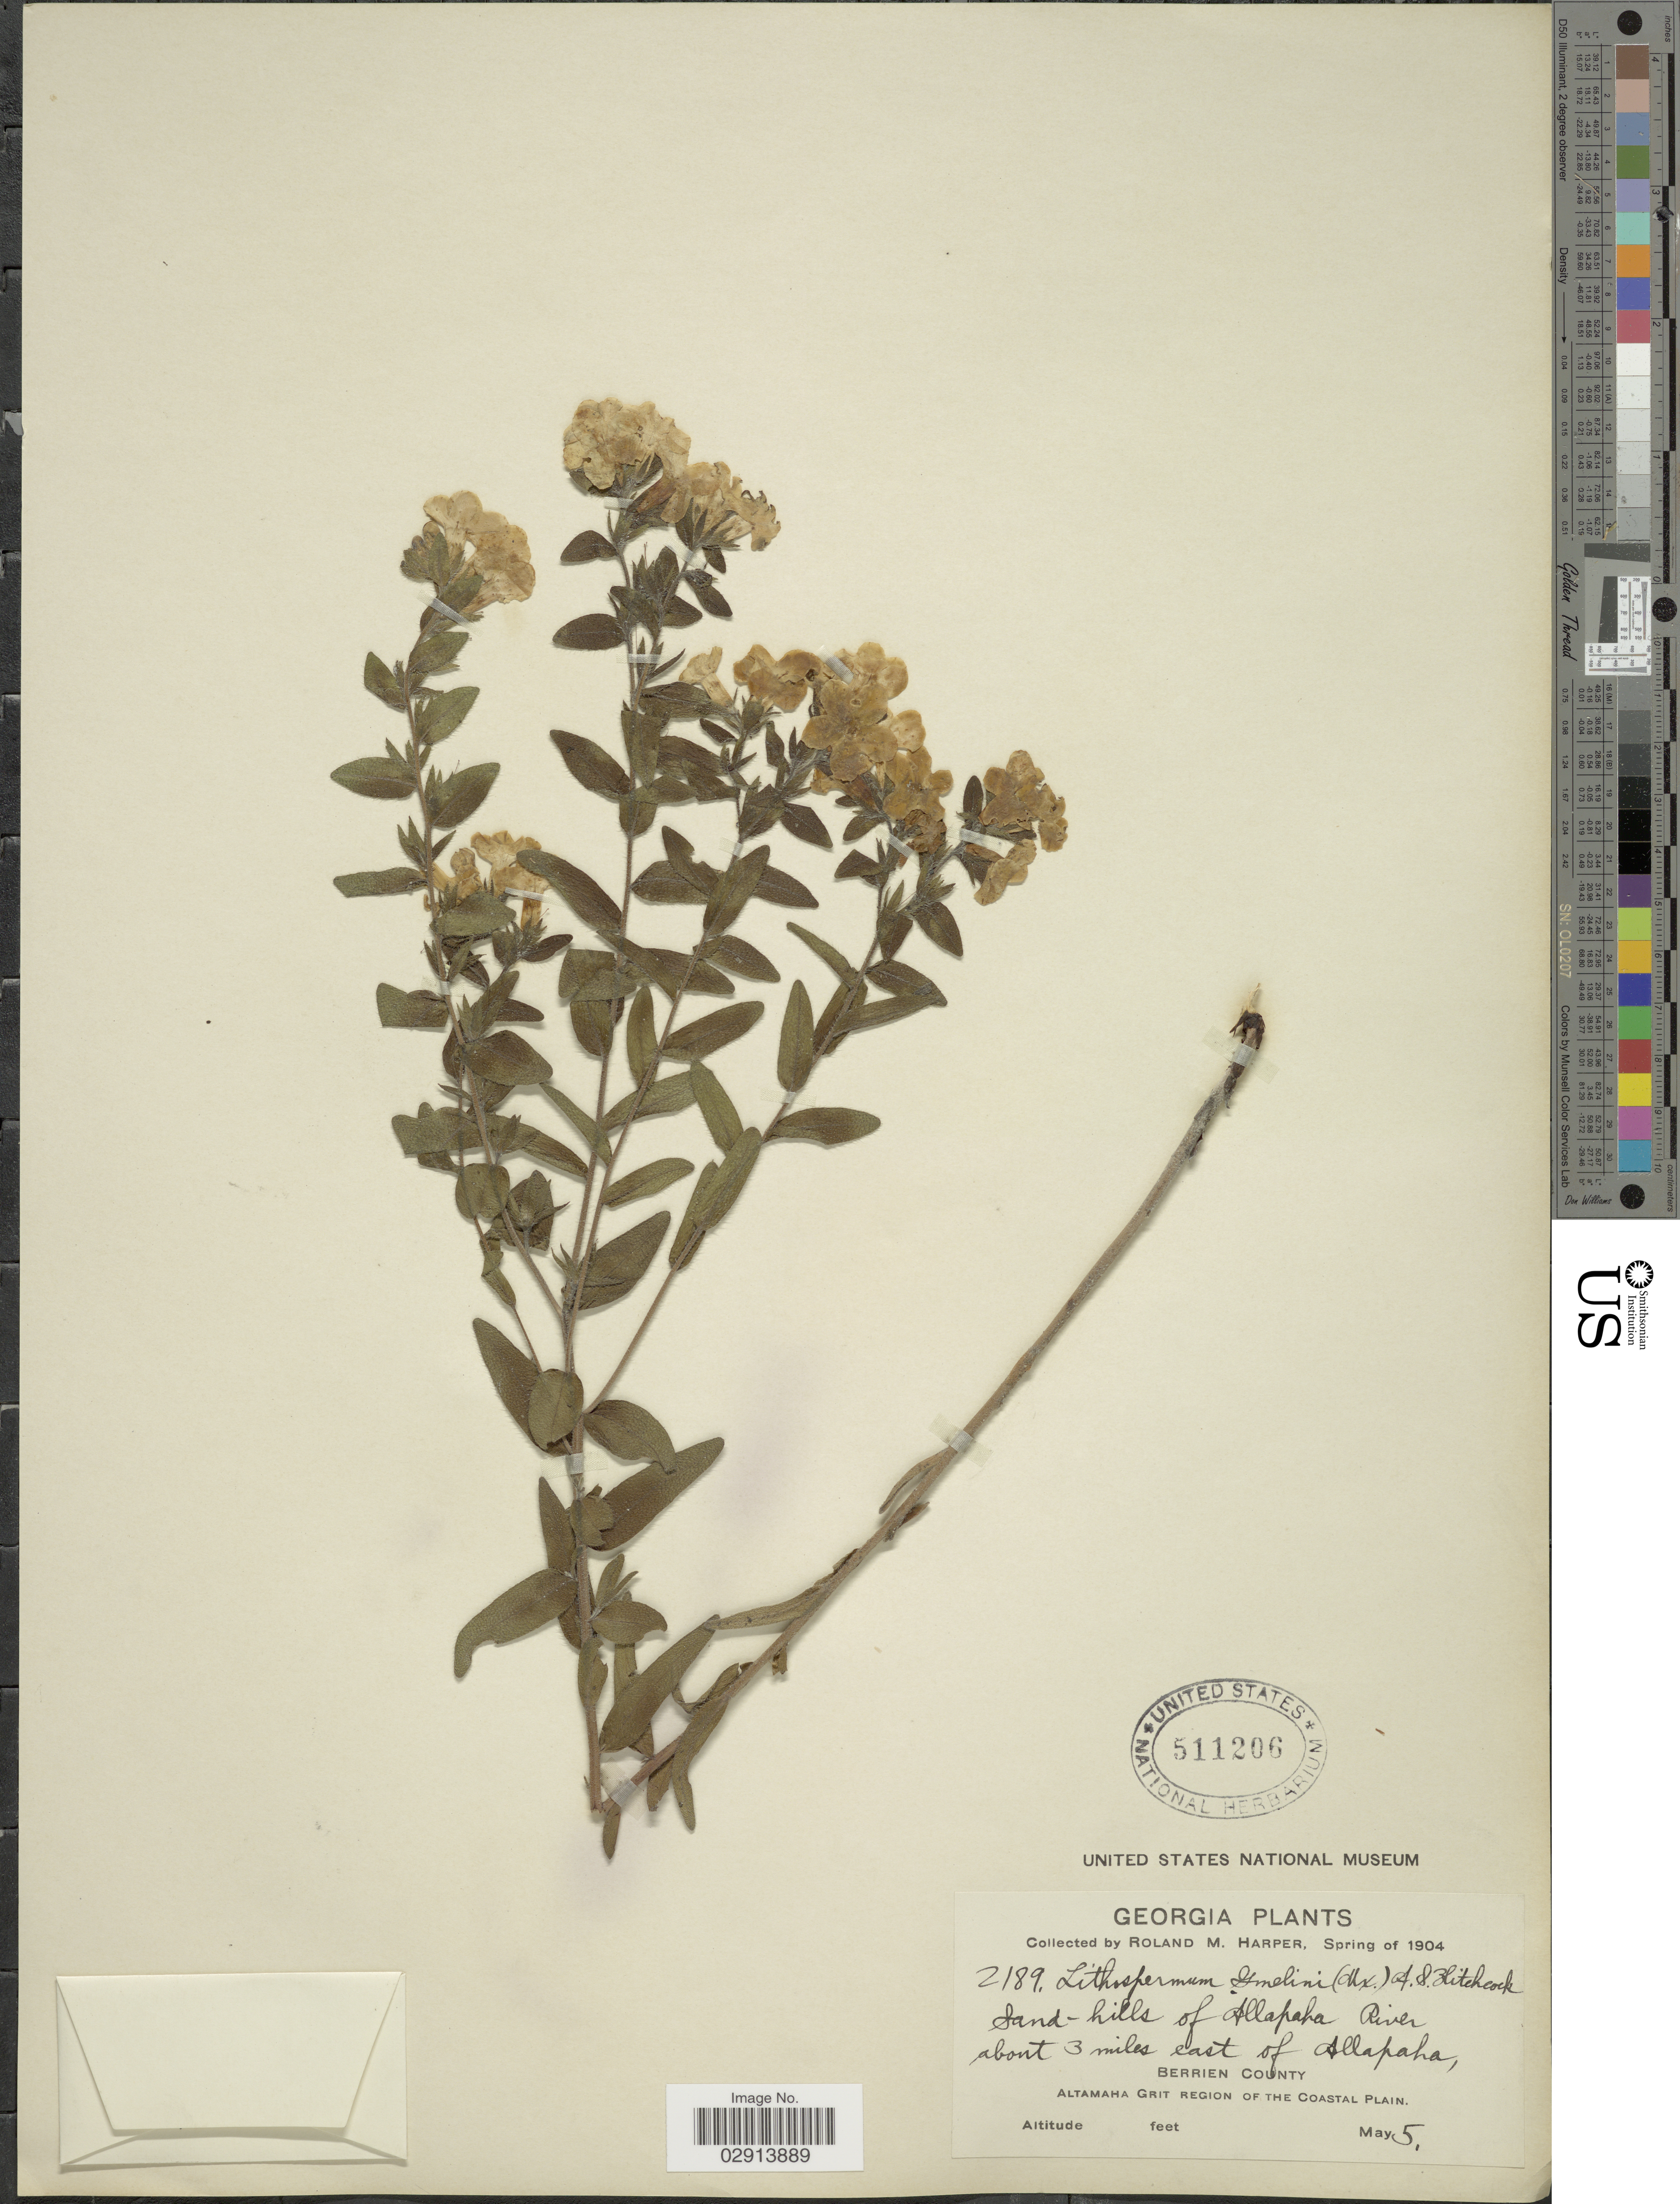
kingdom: Plantae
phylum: Tracheophyta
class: Magnoliopsida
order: Boraginales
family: Boraginaceae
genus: Lithospermum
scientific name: Lithospermum caroliniense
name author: (J.F. Gmel.) MacMill.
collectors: R. Harper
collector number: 2189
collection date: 1904-05-05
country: United States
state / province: Georgia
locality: Sand-hills of Allapaha River about 3 miles east of Allapaha, Berrien County. Altamaha Grit Region of the Coastal Plain.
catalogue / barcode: US 511206